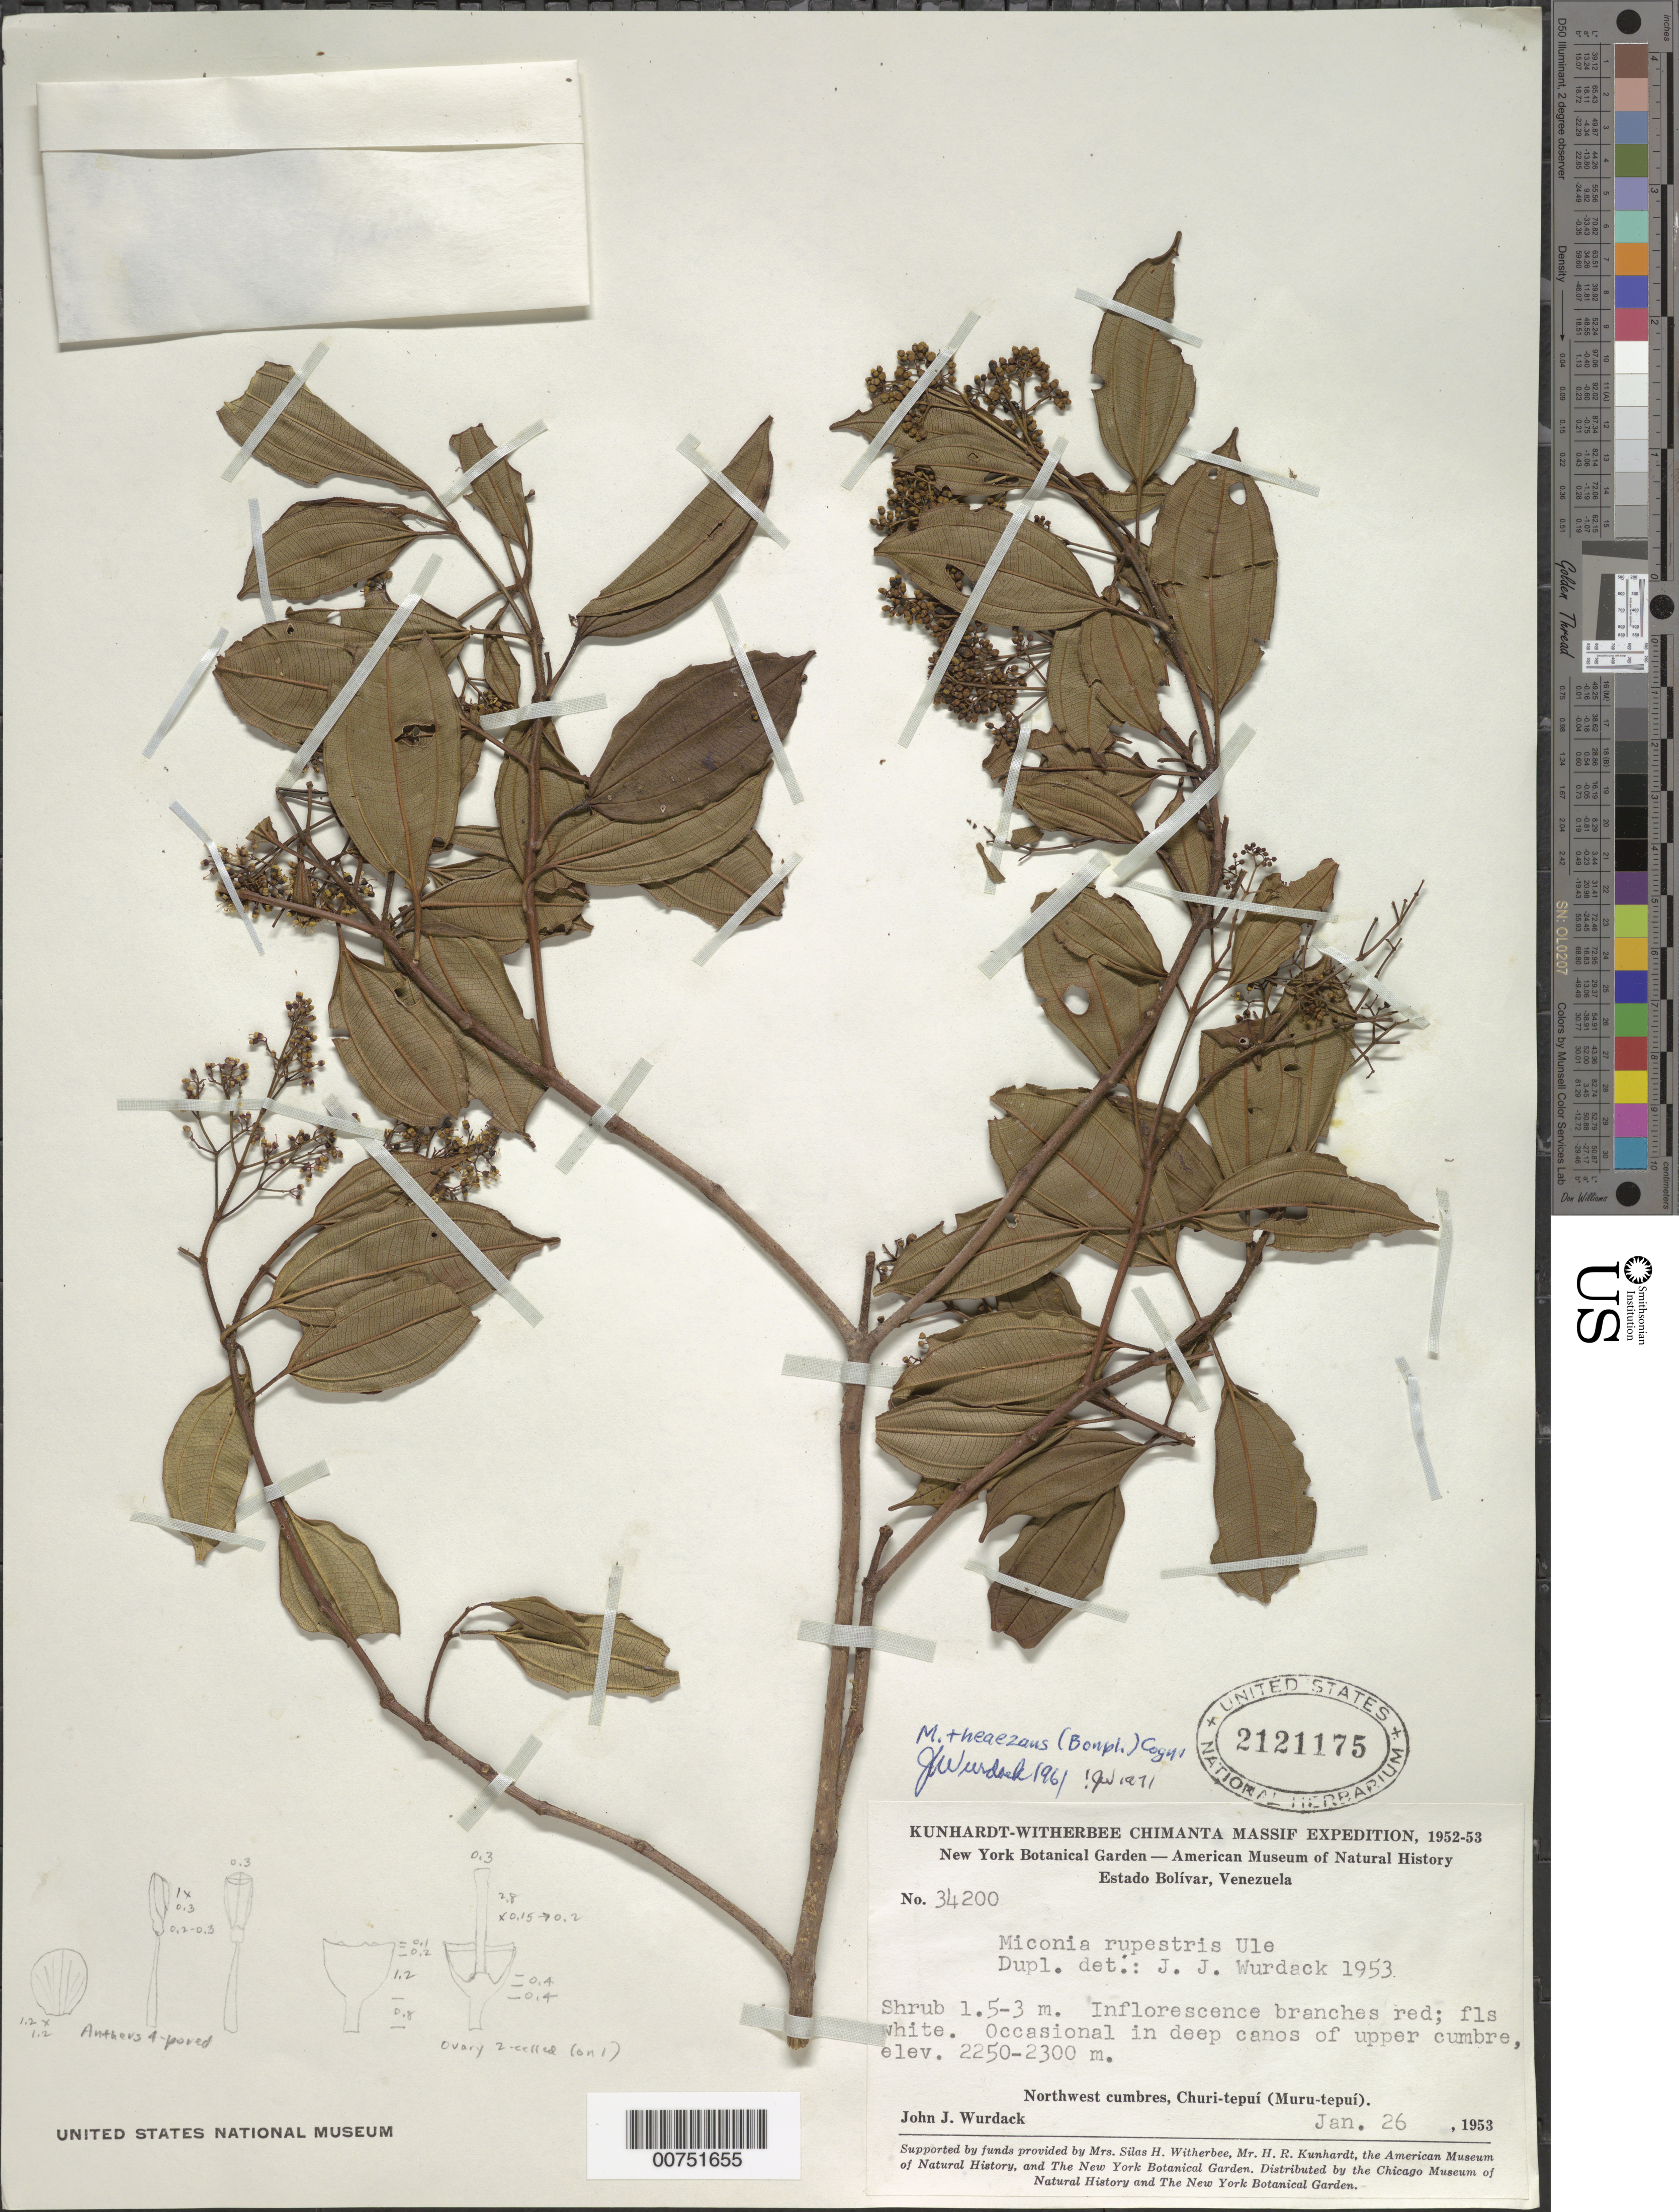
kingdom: Plantae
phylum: Tracheophyta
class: Magnoliopsida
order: Myrtales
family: Melastomataceae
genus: Miconia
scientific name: Miconia theizans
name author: (Bonpl.) Cogn.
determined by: Wurdack, John J., (US), US (UNITED STATES)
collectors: J. J. Wurdack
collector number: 34200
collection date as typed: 26-Jan-53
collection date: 1953-01-26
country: Venezuela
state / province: Bolívar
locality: Churi-tepuí (Muru-tepuí)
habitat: NW cumbres. Deep caños of upper cumbre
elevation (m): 2250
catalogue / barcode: US 2121175